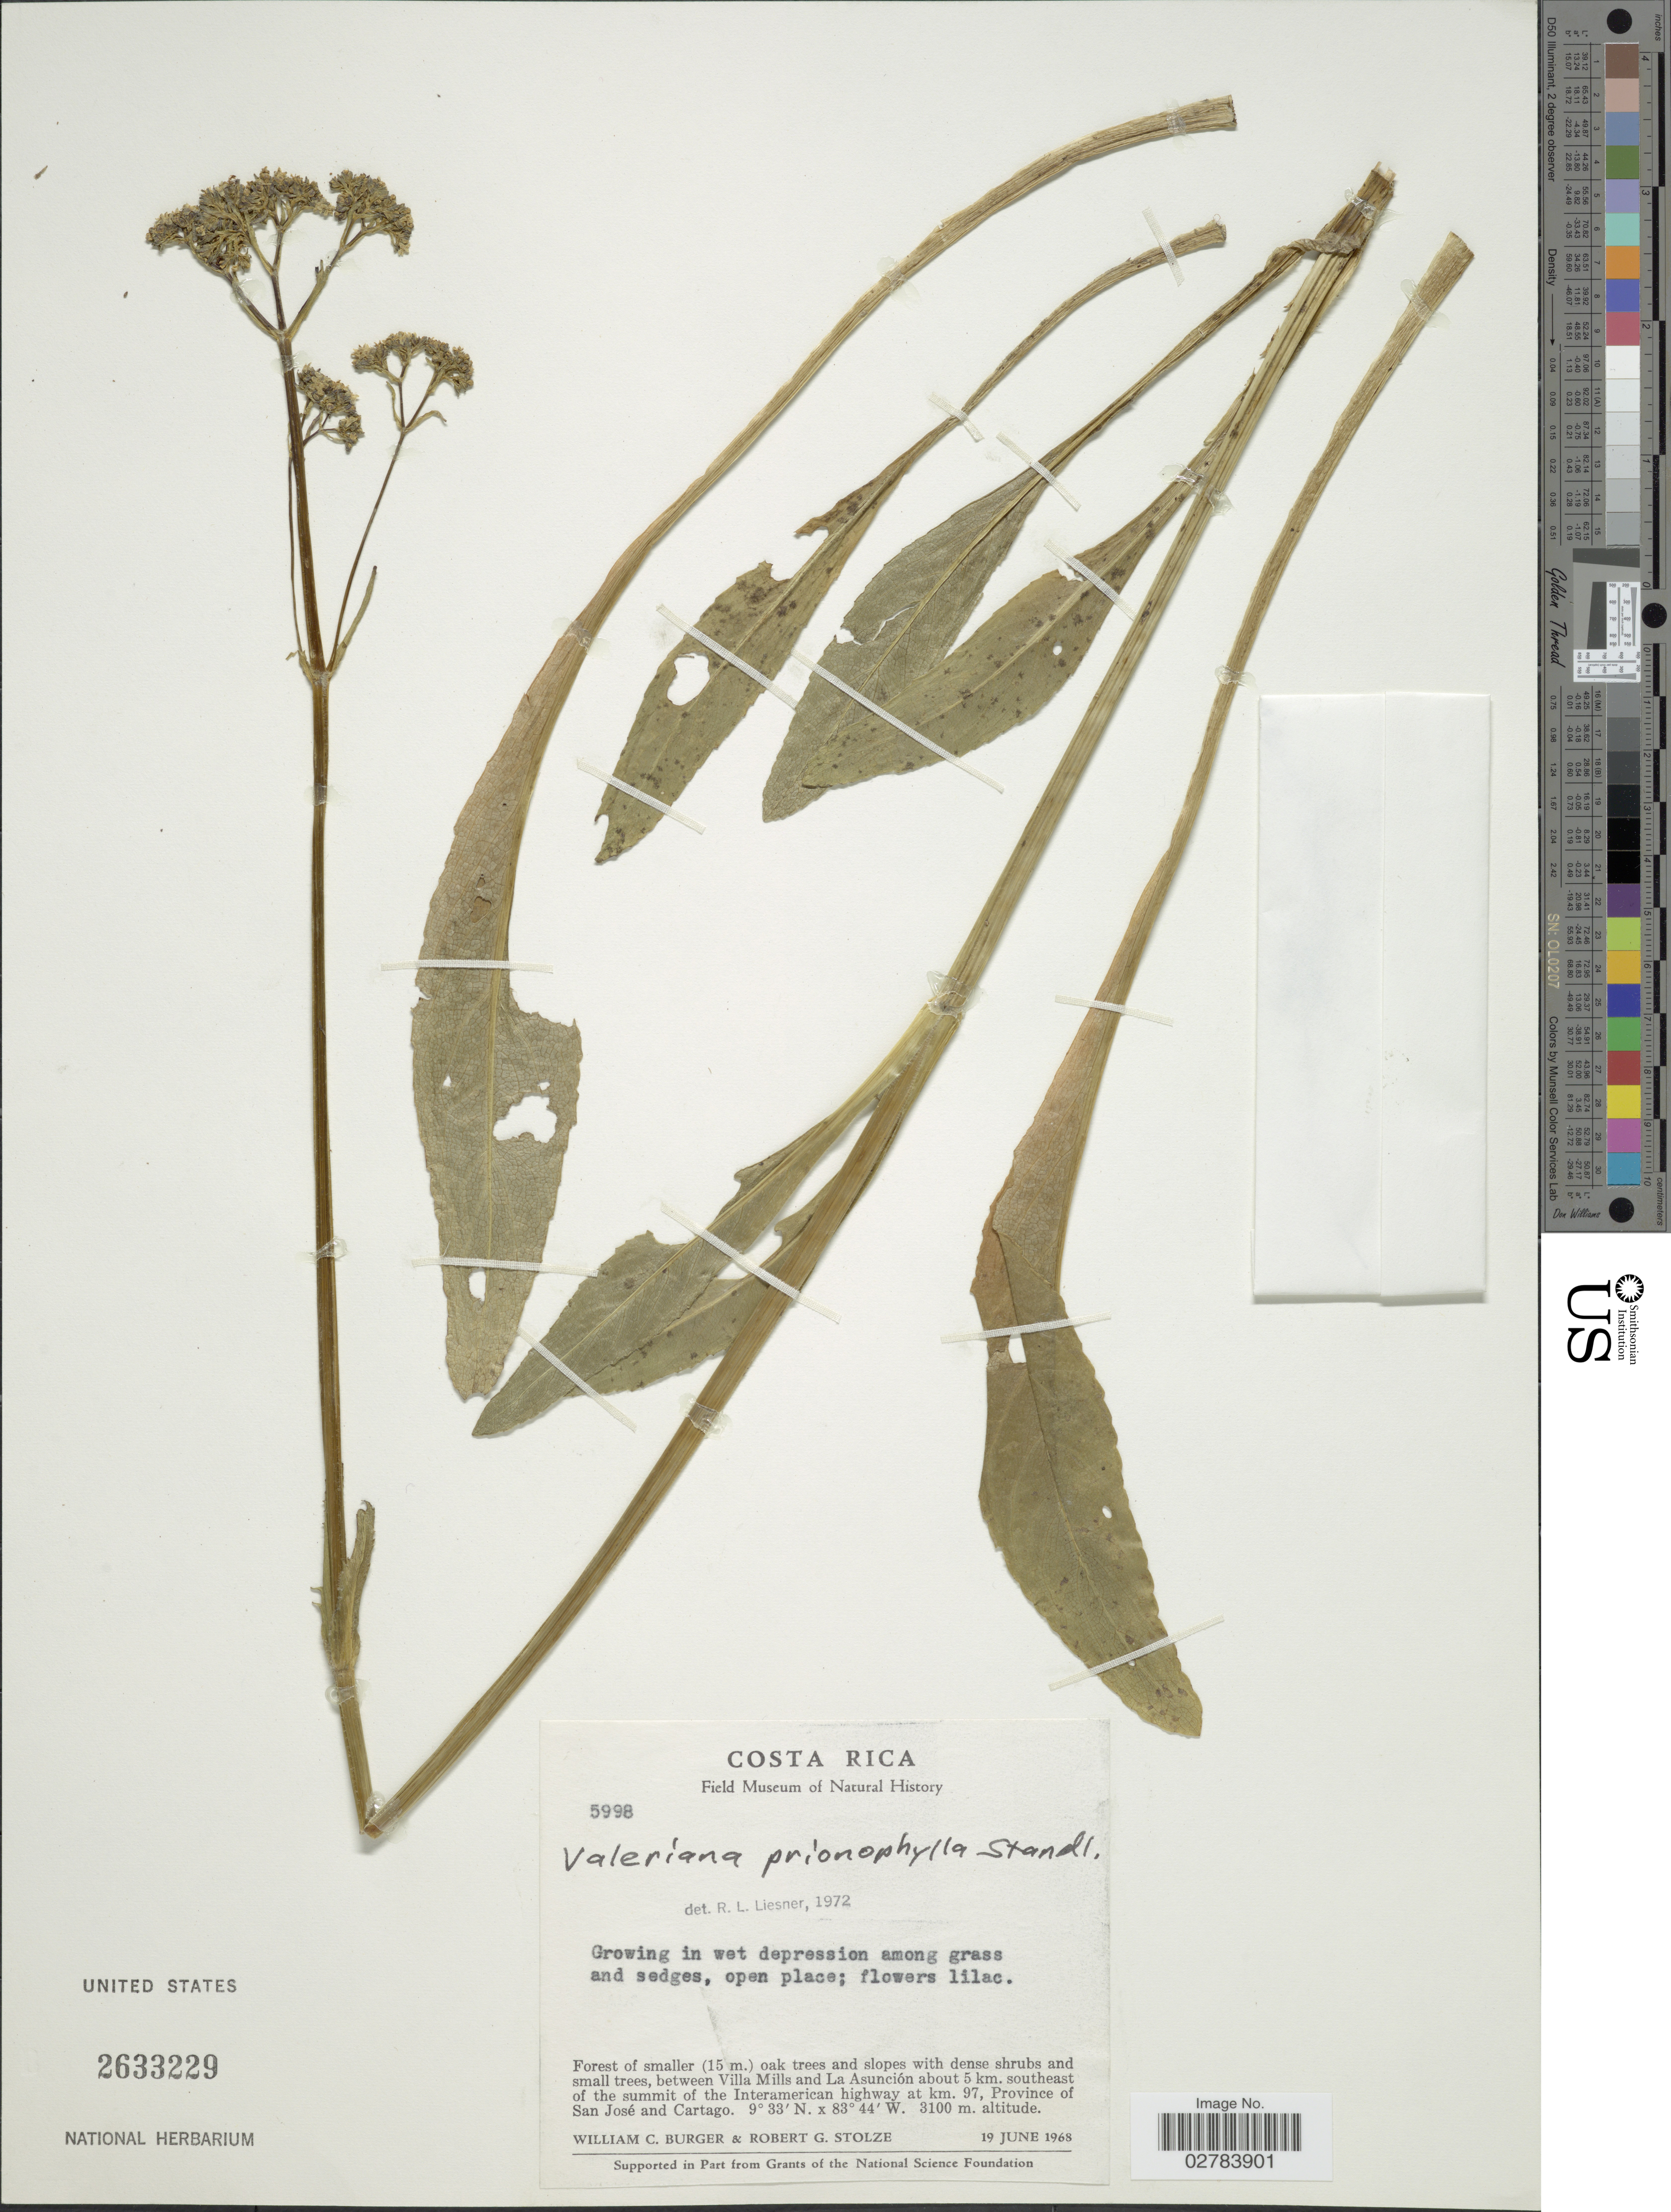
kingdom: Plantae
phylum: Tracheophyta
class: Magnoliopsida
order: Dipsacales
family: Caprifoliaceae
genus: Valeriana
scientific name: Valeriana prionophylla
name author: Standl.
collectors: W. Burger & R. G. Stolze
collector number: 5998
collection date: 1968-06-19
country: Costa Rica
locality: Between Villa Mills and La Asunción about 5 km. southeast of the summit of the Interamerican highway at km. 97, Province of San José and Cartago.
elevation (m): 3100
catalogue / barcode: US 2633229